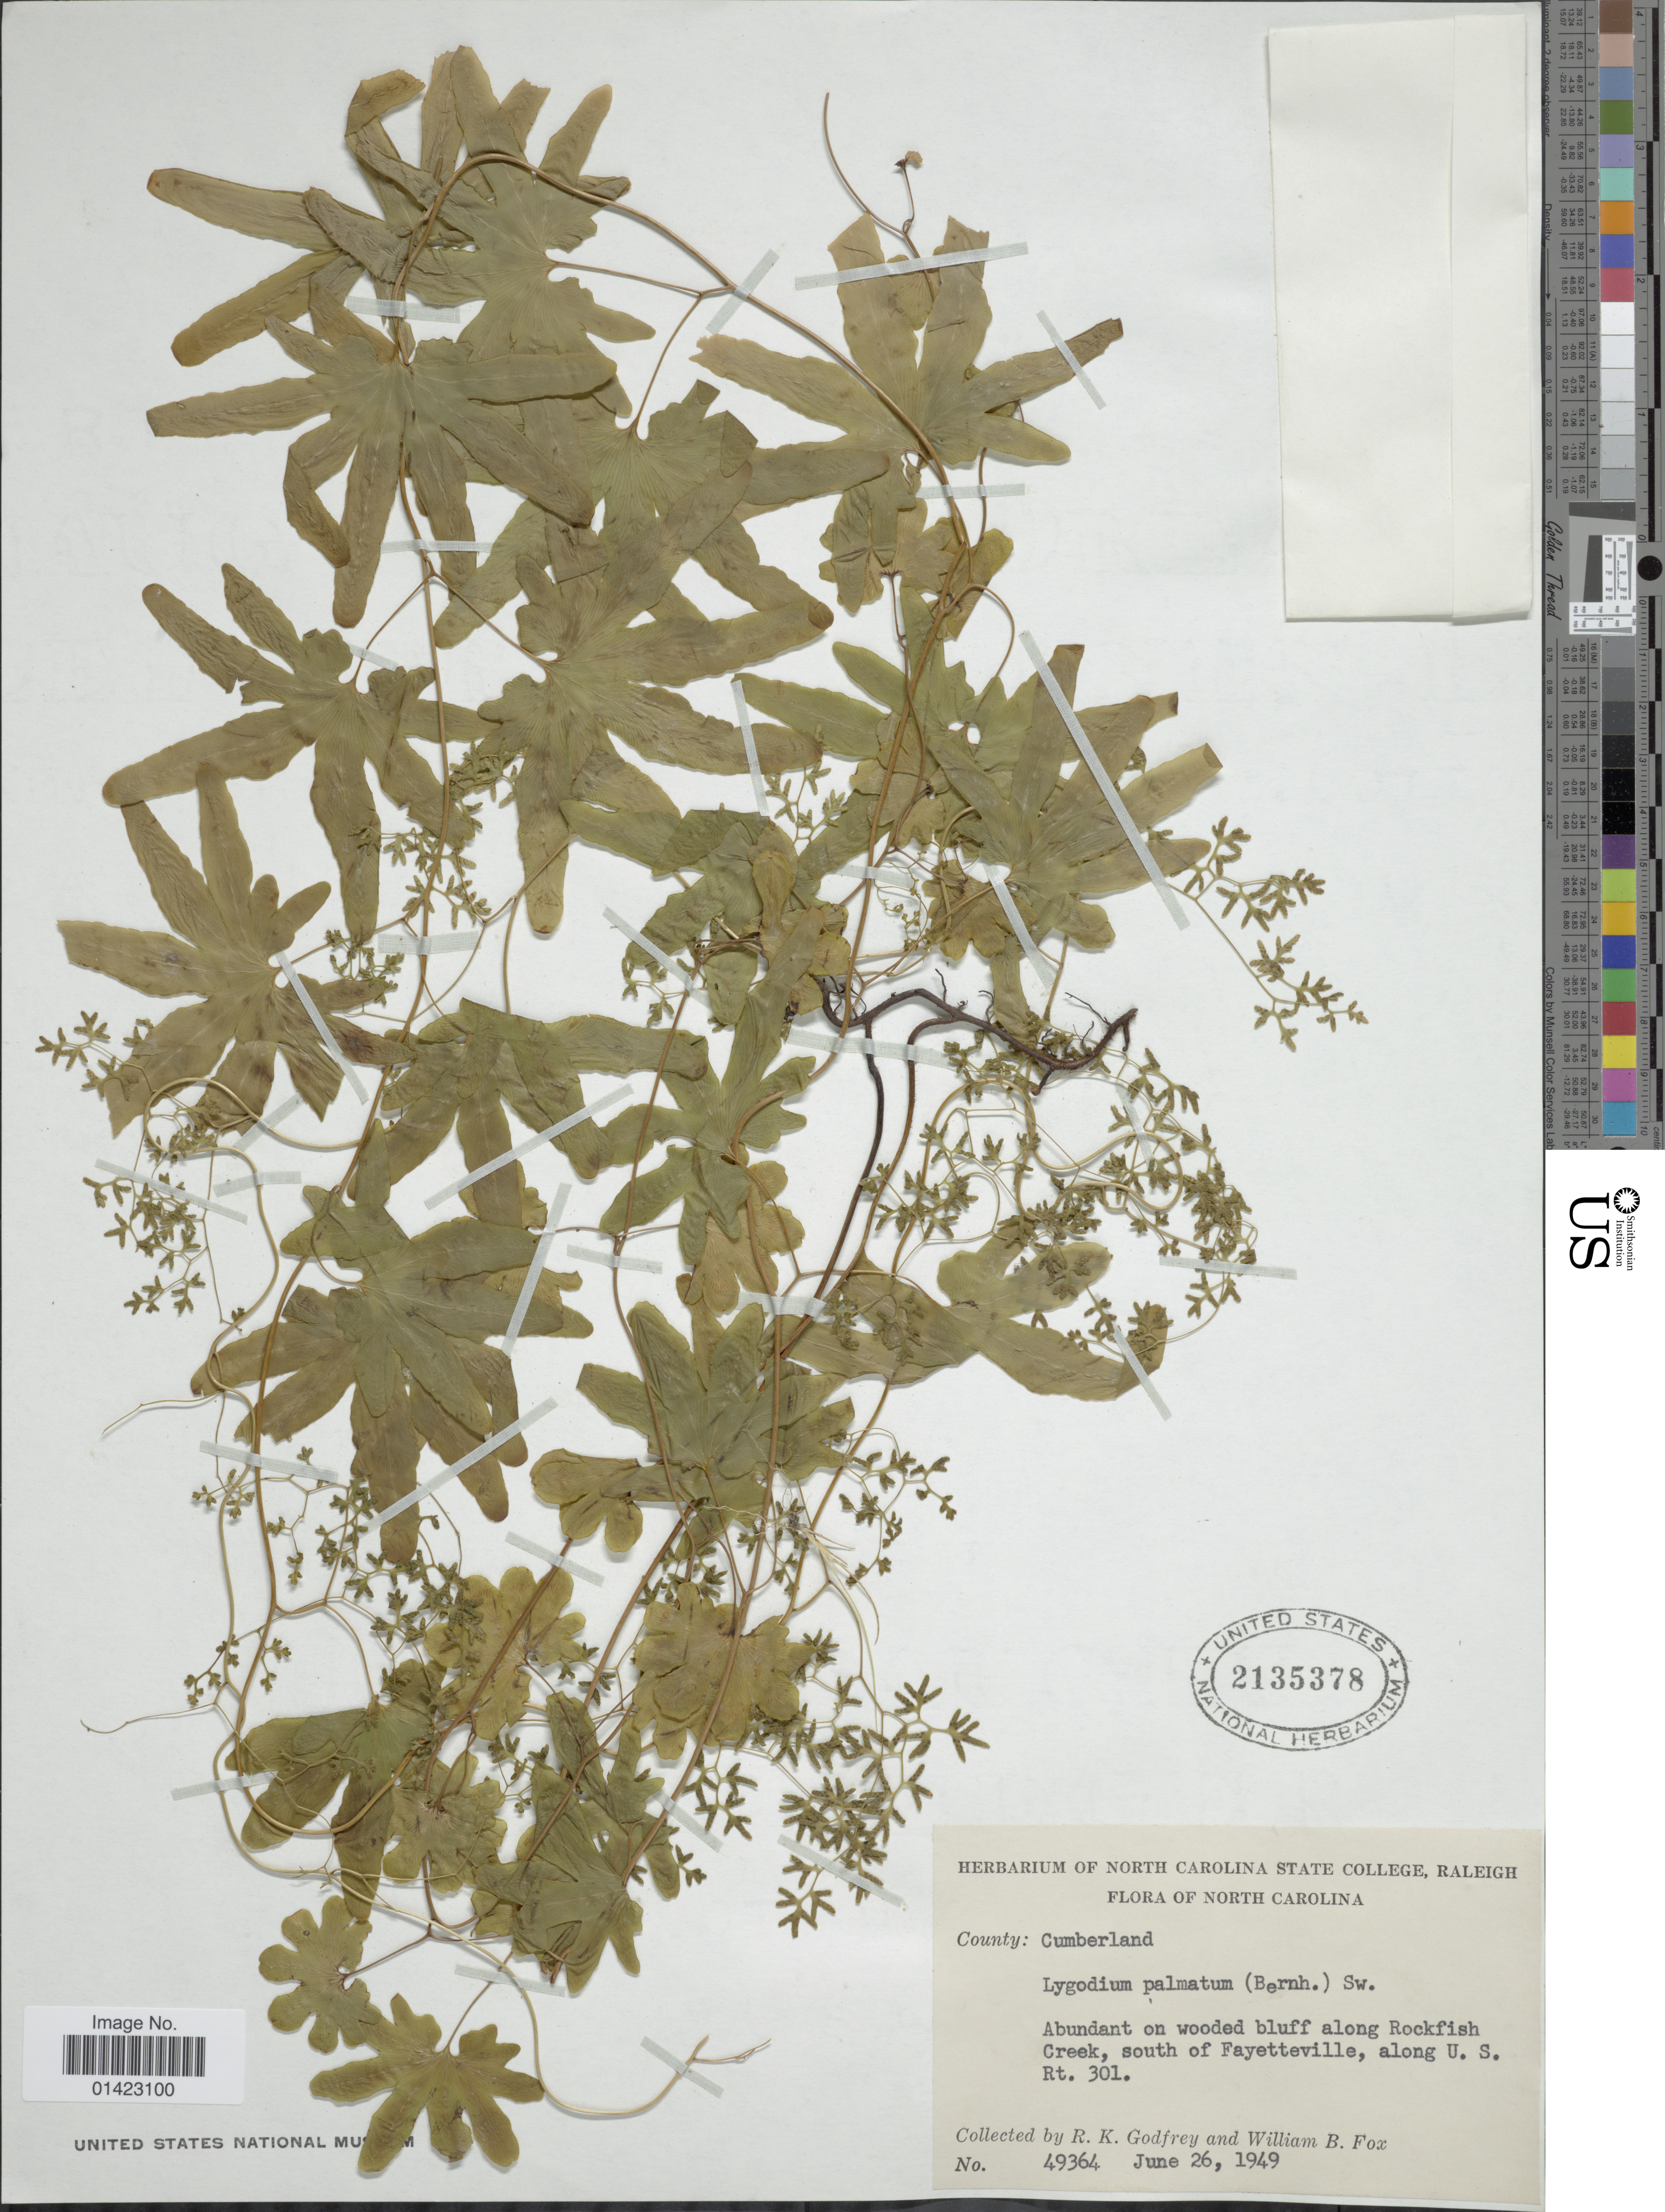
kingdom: Plantae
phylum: Tracheophyta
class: Polypodiopsida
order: Schizaeales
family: Lygodiaceae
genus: Lygodium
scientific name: Lygodium palmatum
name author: (Bernh.) Sw.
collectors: R. K. Godfrey & W. B. Fox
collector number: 49364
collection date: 1949-06-26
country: United States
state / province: North Carolina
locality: North Carolina, abundant on wooded bluff along rockfish Creek, south of Fayetteville, along U.S. Rt. 301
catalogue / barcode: US 2135378